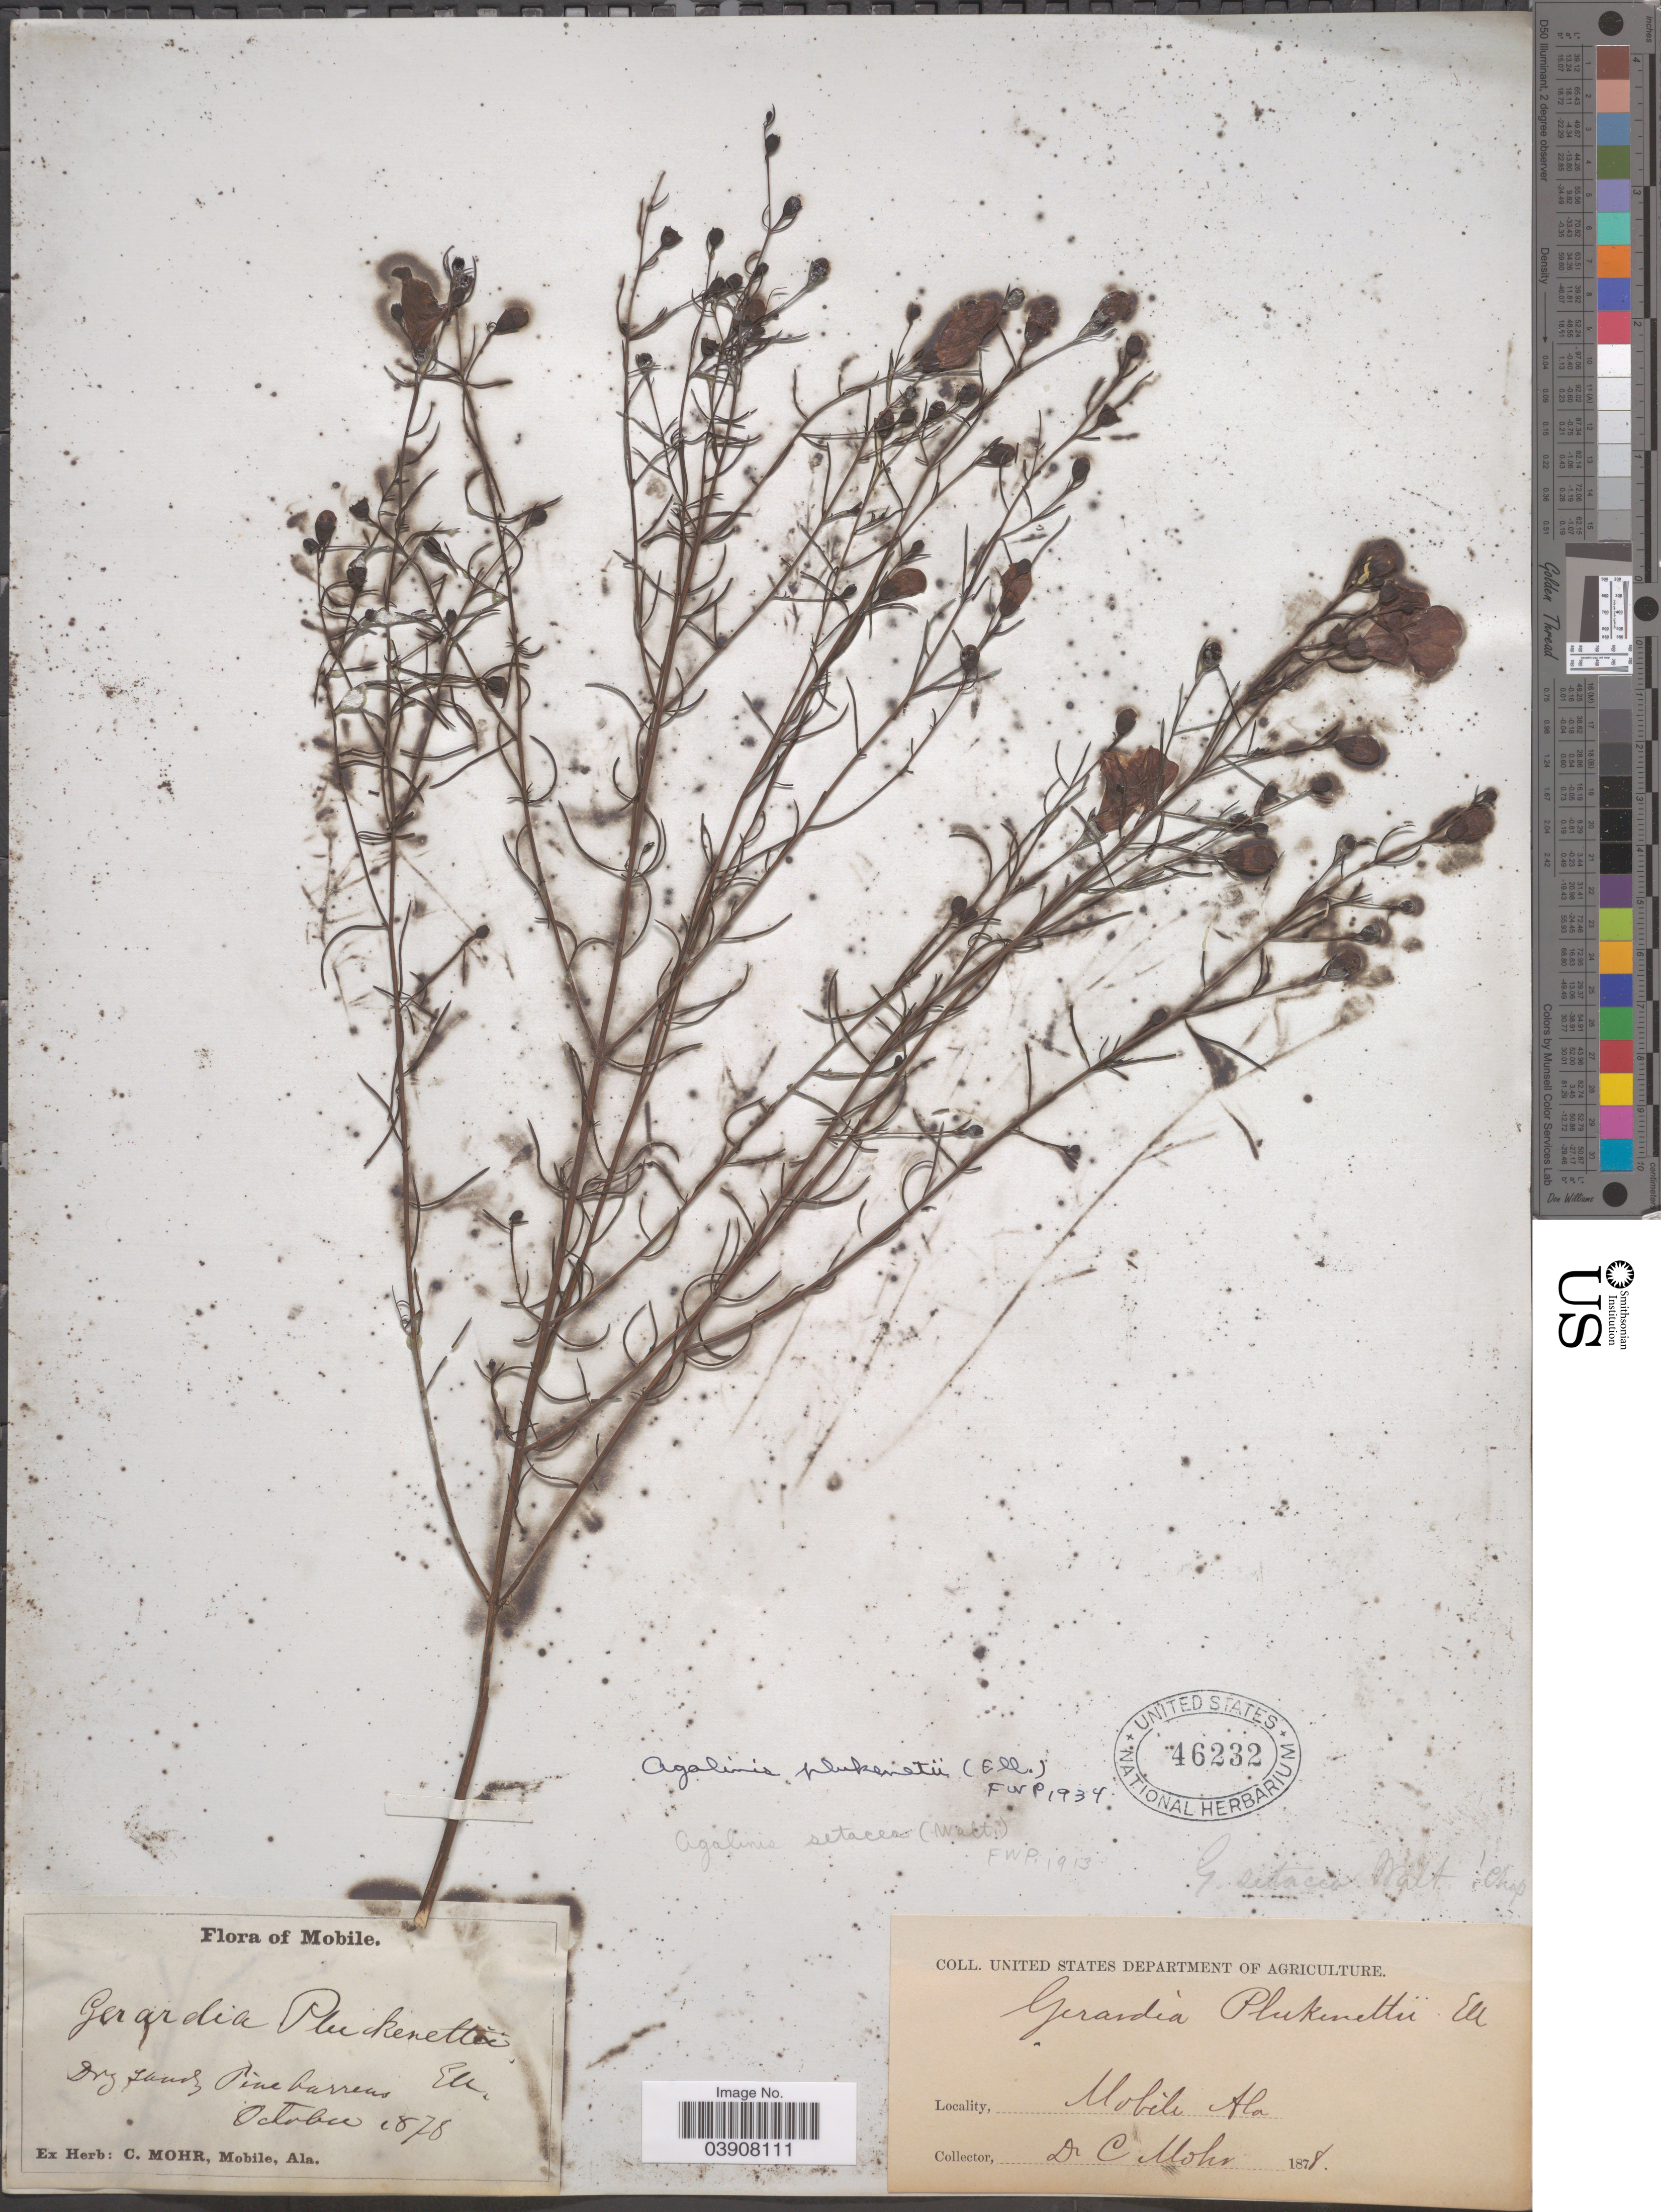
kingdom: Plantae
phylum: Tracheophyta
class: Magnoliopsida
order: Lamiales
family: Orobanchaceae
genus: Agalinis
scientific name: Agalinis plukenetii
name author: (Elliott) Raf.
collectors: C. T. Mohr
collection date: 1878-10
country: United States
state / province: Alabama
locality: Mobile.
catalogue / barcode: US 46232